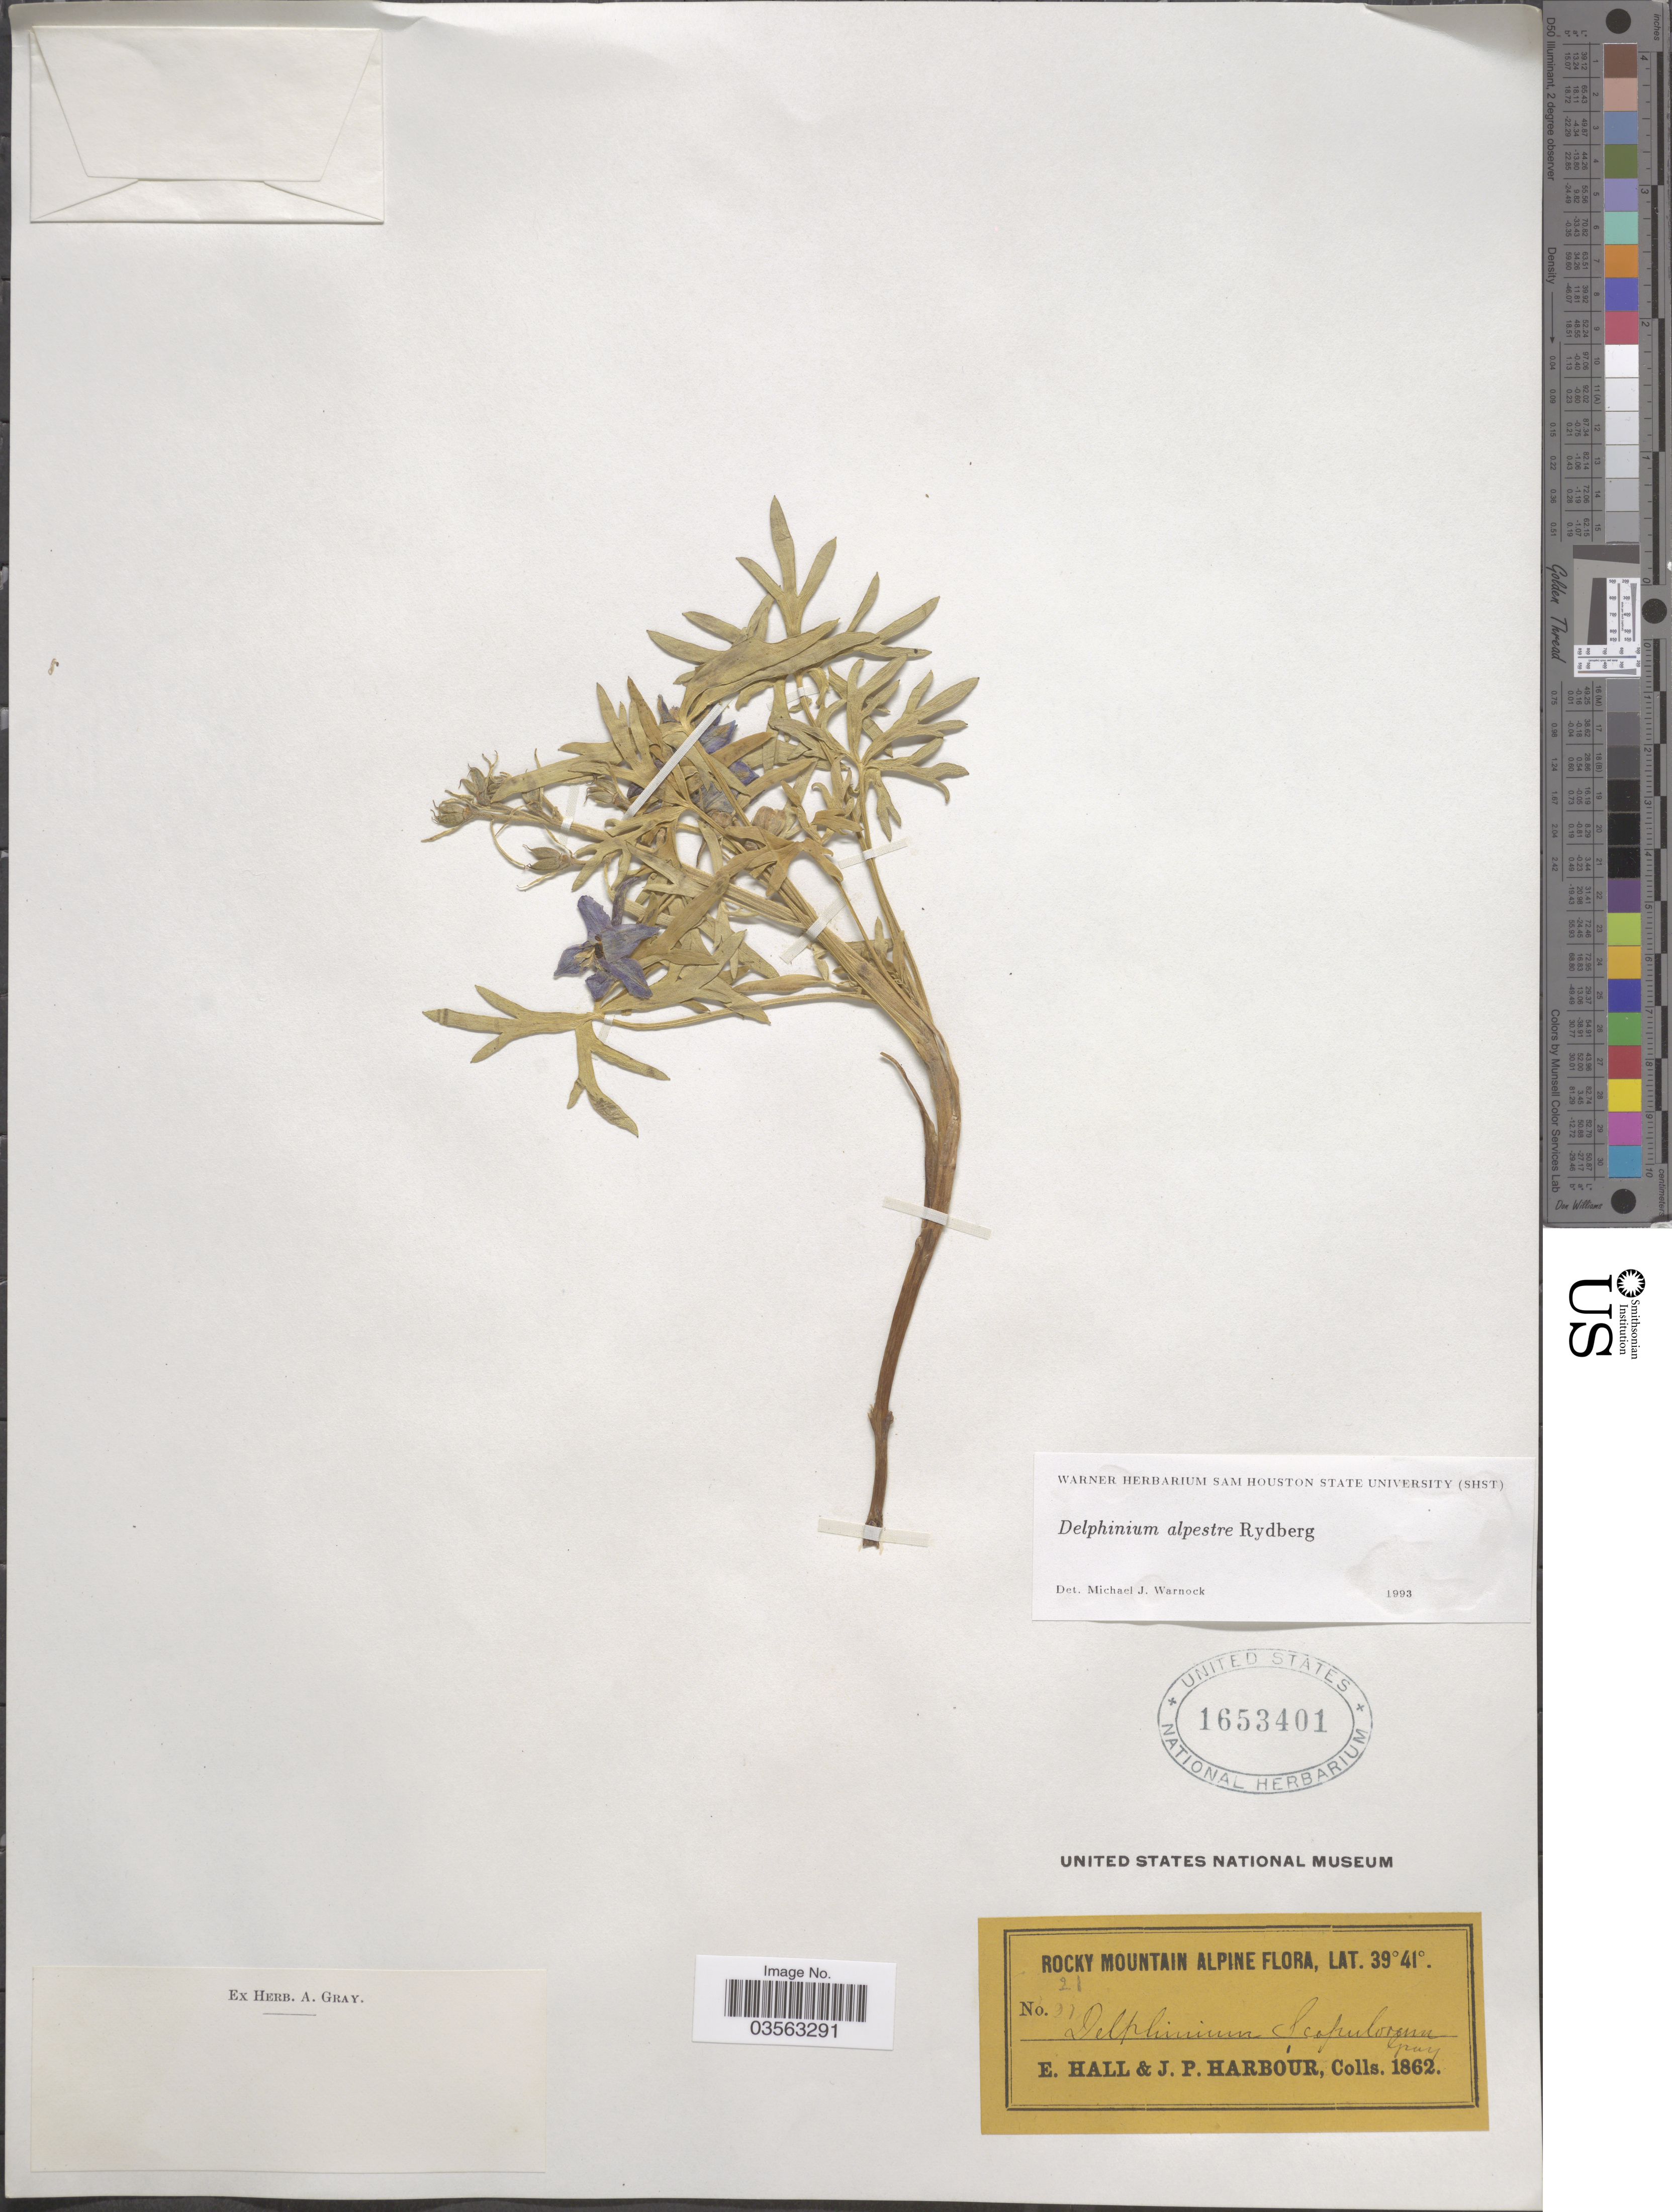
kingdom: Plantae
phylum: Tracheophyta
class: Magnoliopsida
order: Ranunculales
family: Ranunculaceae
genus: Delphinium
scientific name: Delphinium glaucum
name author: S. Watson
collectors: E. Hall & J. Harbour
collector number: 21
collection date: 1862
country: United States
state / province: Colorado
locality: Rocky Mountain.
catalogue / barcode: US 1653401